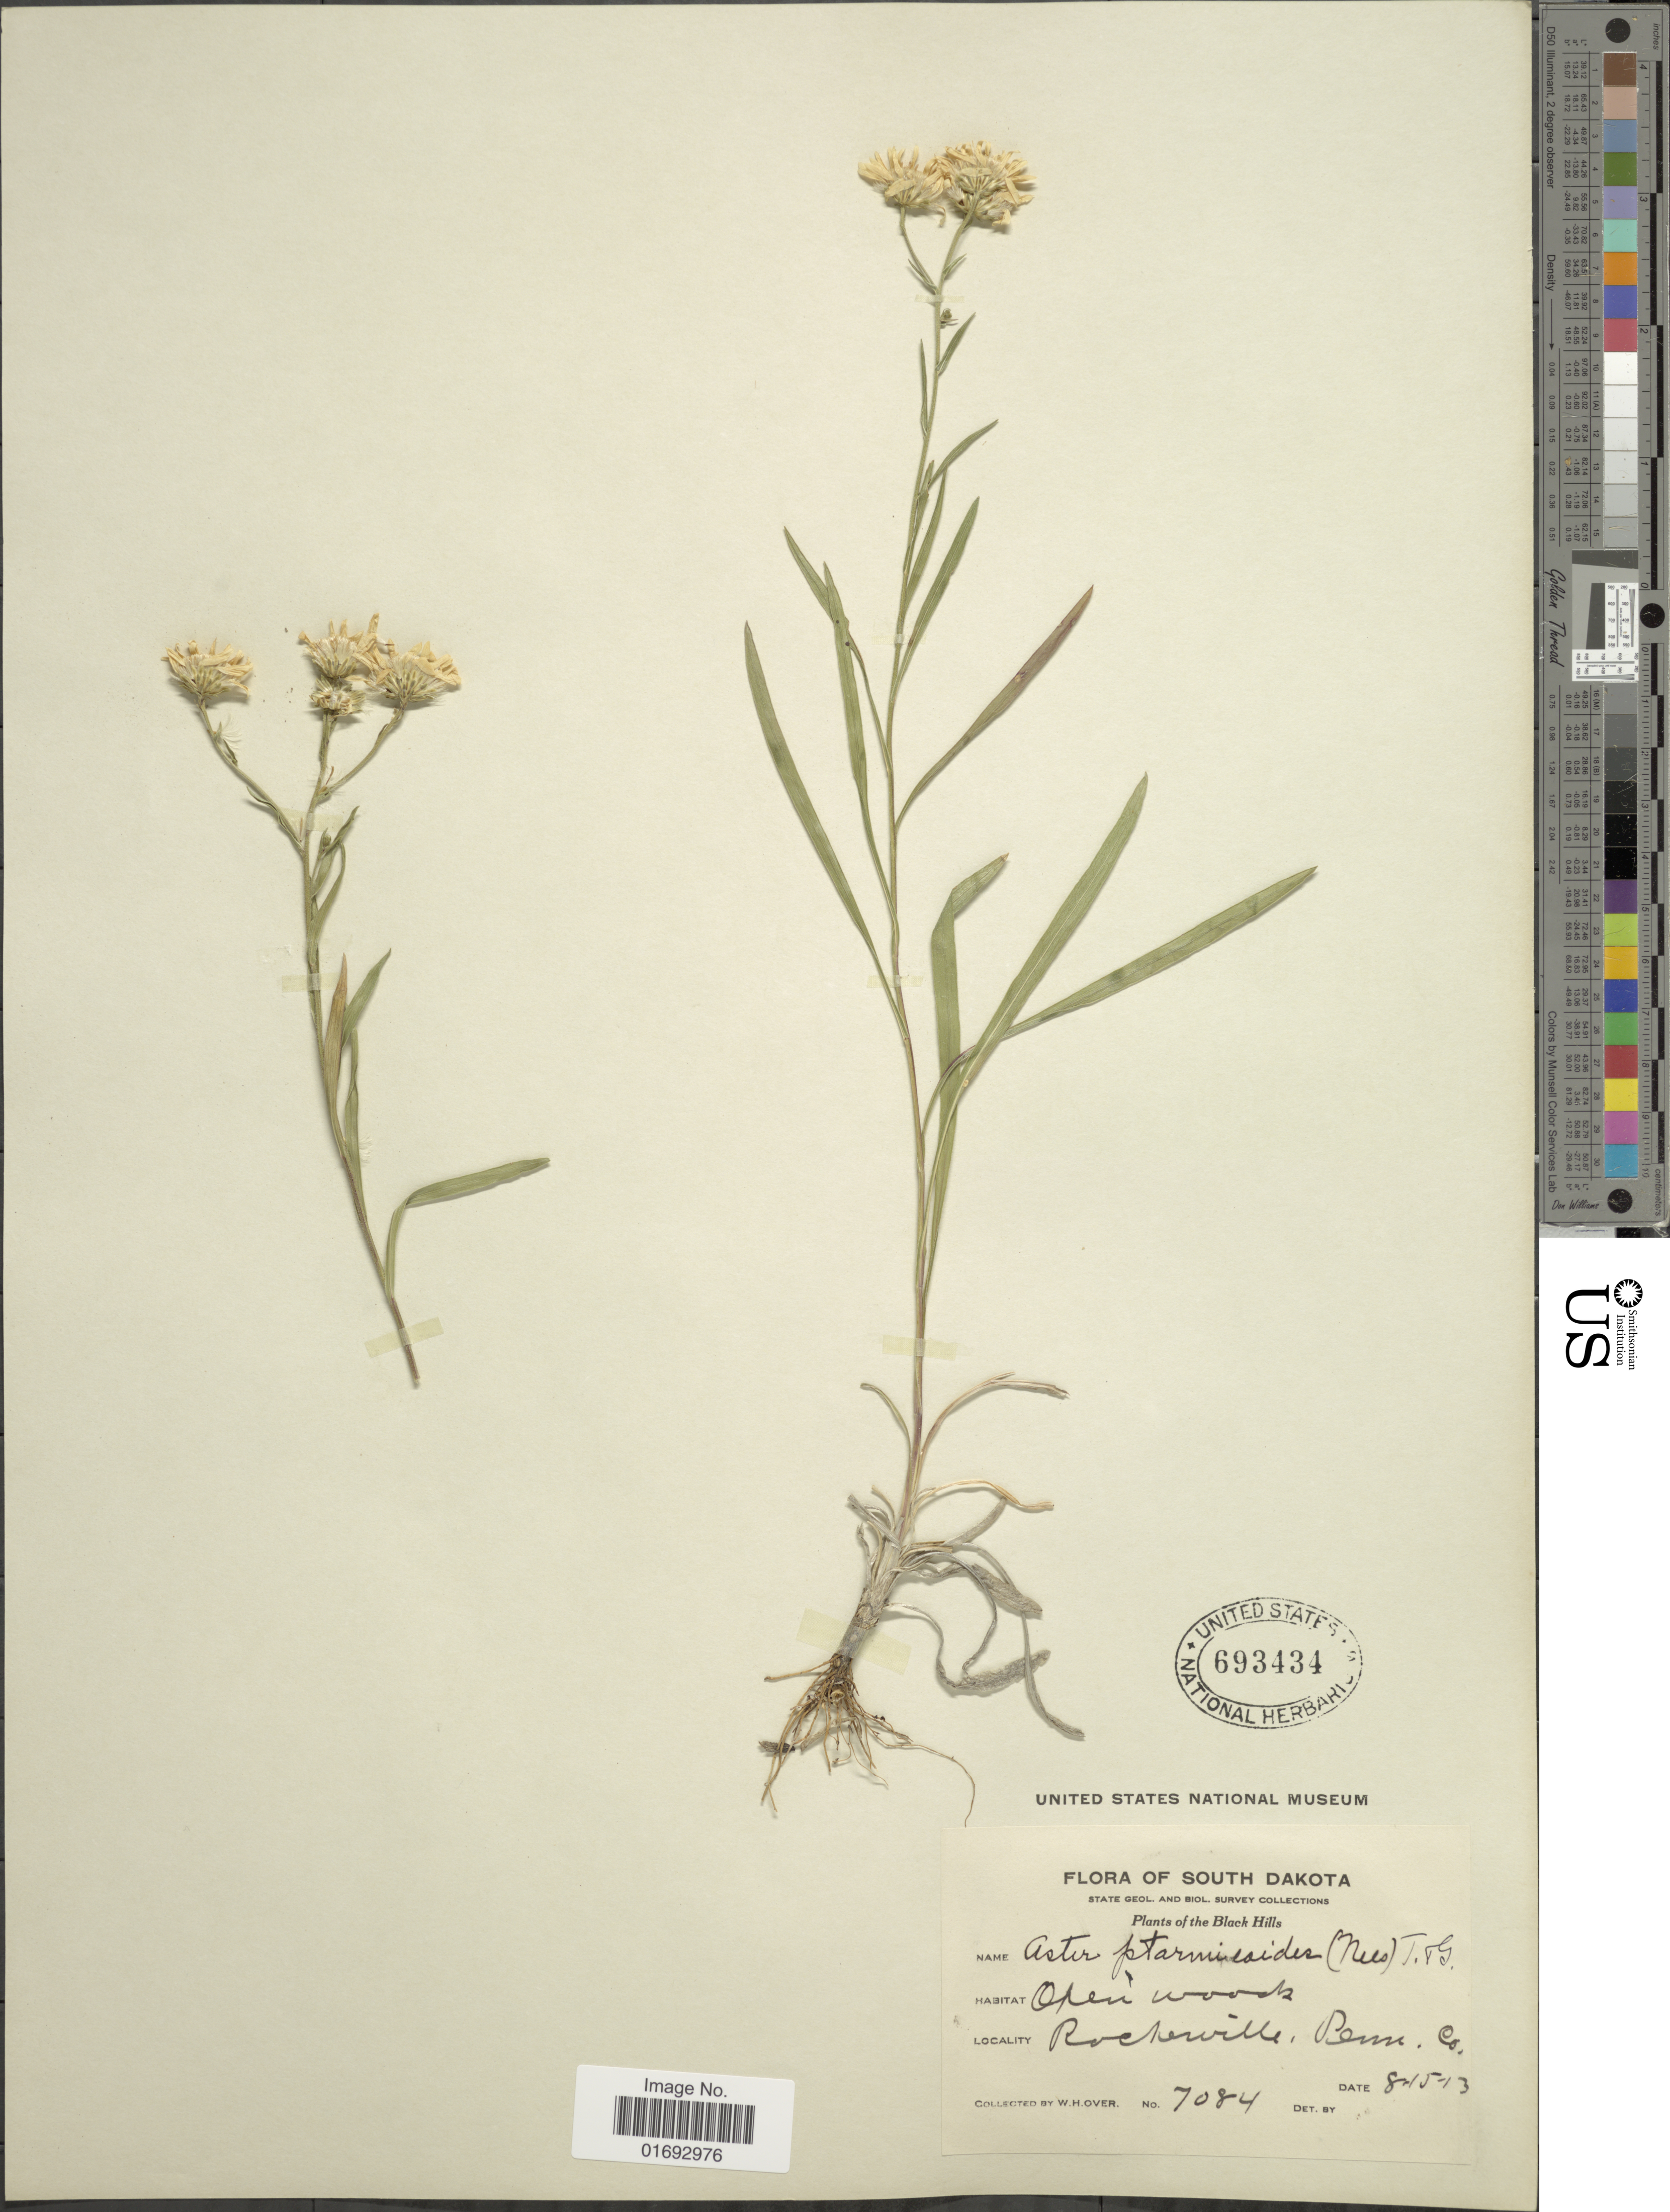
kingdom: Plantae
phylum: Tracheophyta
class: Magnoliopsida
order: Asterales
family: Asteraceae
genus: Oligoneuron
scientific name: Oligoneuron album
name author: (Nutt.) G.L. Nesom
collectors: W. Hoover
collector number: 7084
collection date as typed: Transcribed d/m/y: 15/8/13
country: United States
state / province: South Dakota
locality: Black Hills, open woods, Rockerville, Penn. Co.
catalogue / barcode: US 693434